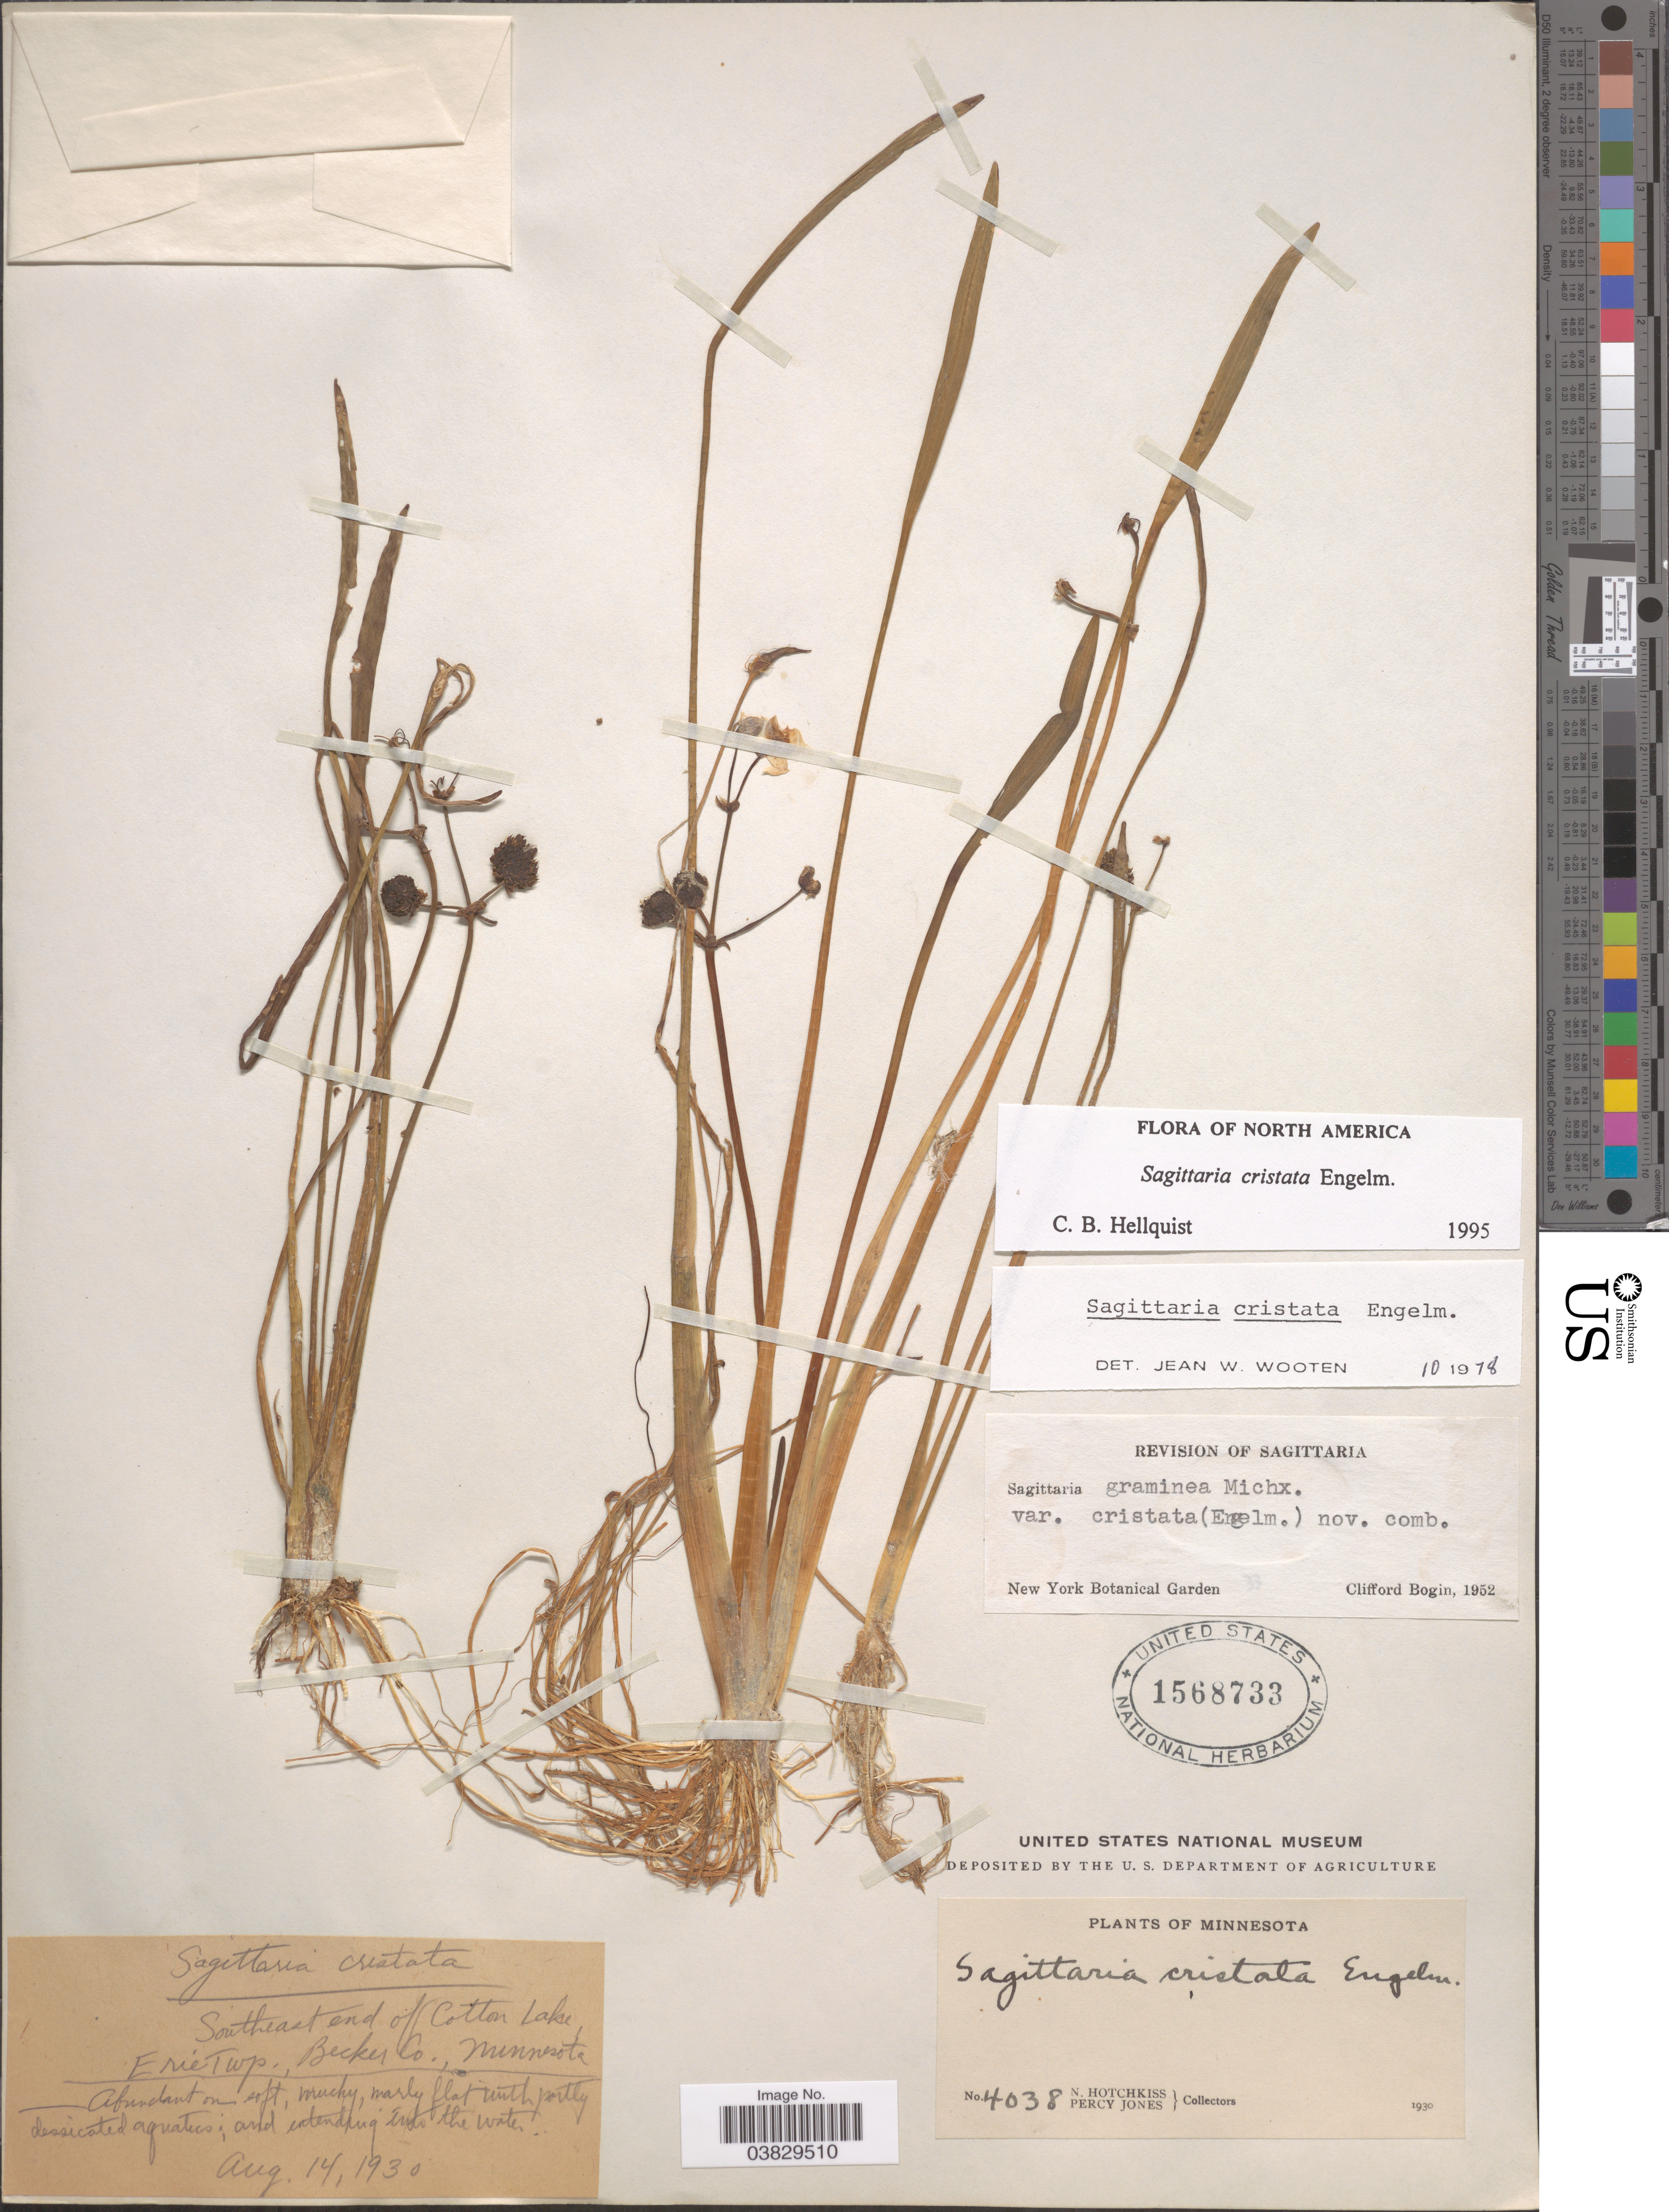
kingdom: Plantae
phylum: Tracheophyta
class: Liliopsida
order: Alismatales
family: Alismataceae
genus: Sagittaria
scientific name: Sagittaria cristata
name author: Engelm.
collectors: N. Hotchkiss & P. Jones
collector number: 4038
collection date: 1930-08-14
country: United States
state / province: Minnesota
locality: Southeast end of Cotton Lake, Erie Twp., Becker Co.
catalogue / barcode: US 1568733